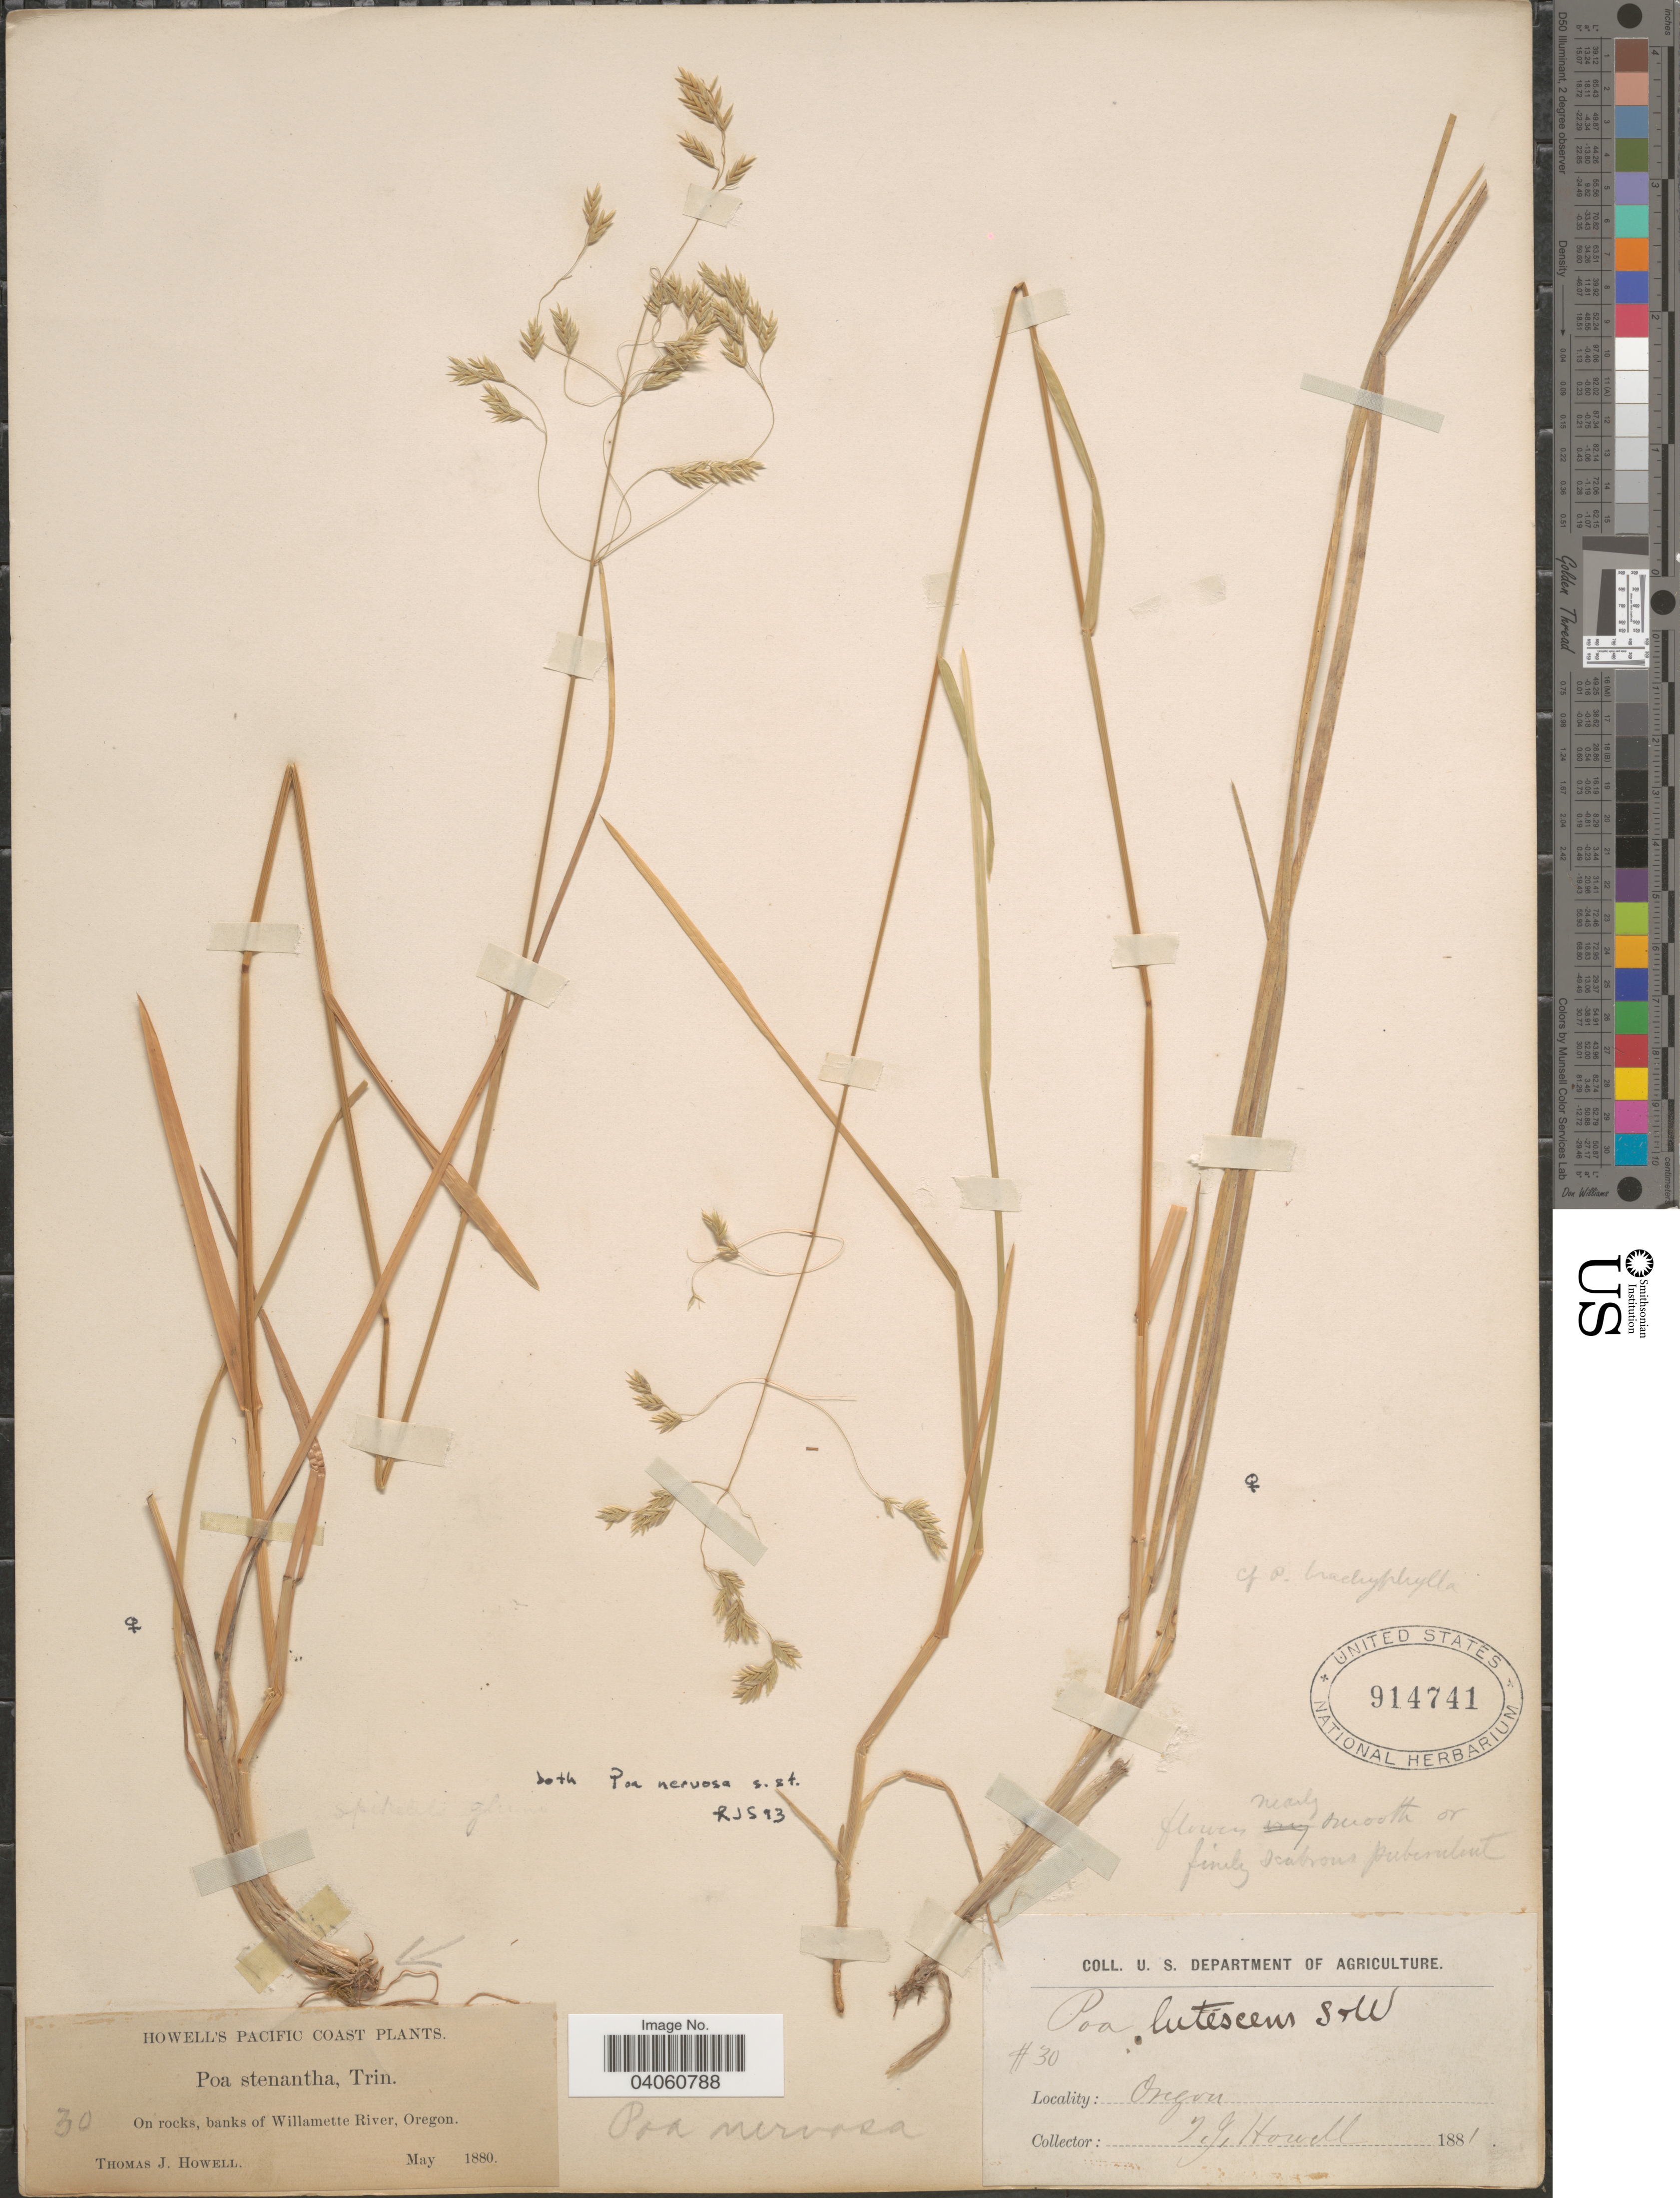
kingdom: Plantae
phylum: Tracheophyta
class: Liliopsida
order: Poales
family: Poaceae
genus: Poa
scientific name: Poa nervosa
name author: (Hook.) Vasey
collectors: T. J. Howell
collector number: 30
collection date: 1880-05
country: United States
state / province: Oregon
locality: Pacific Coast. Banks of Willamette River.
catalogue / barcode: US 914741